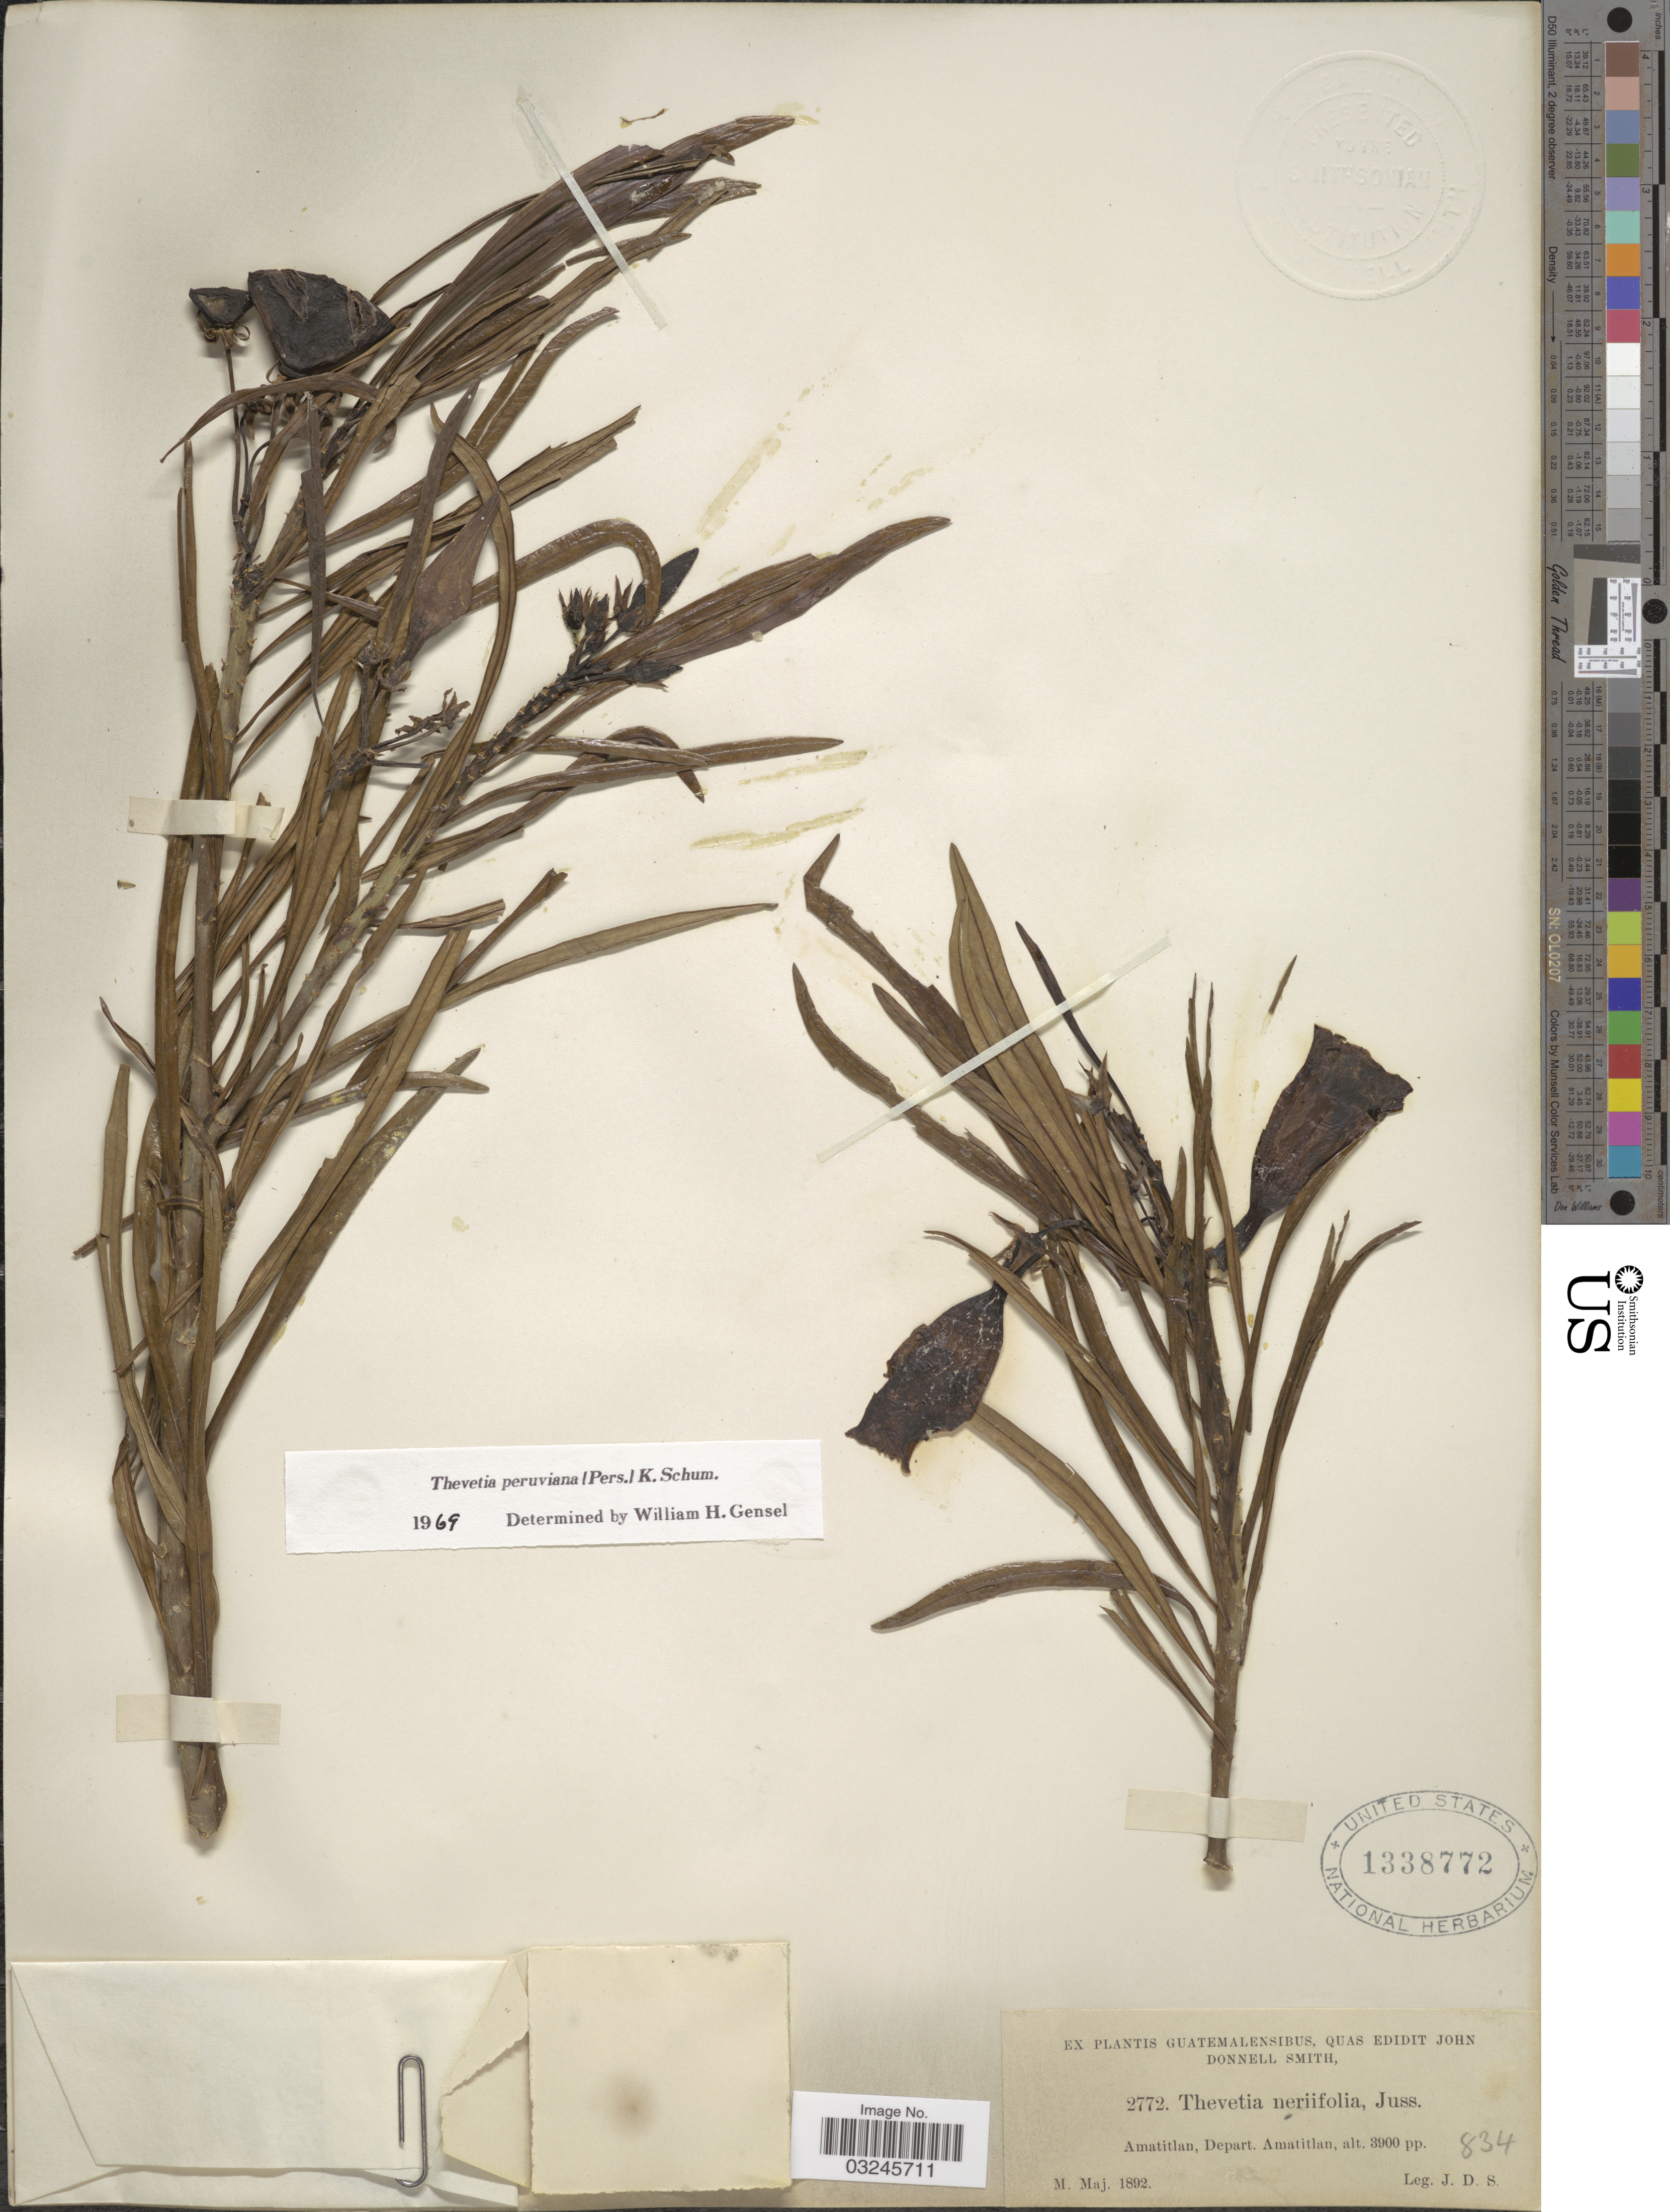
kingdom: Plantae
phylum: Tracheophyta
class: Magnoliopsida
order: Gentianales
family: Apocynaceae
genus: Thevetia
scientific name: Thevetia peruviana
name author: (Pers.) K. Schum.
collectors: J. Donnell Smith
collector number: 2772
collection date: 1892-05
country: Guatemala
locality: Amatitlan, Depart. Amatitlan.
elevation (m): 1189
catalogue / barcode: US 1338772